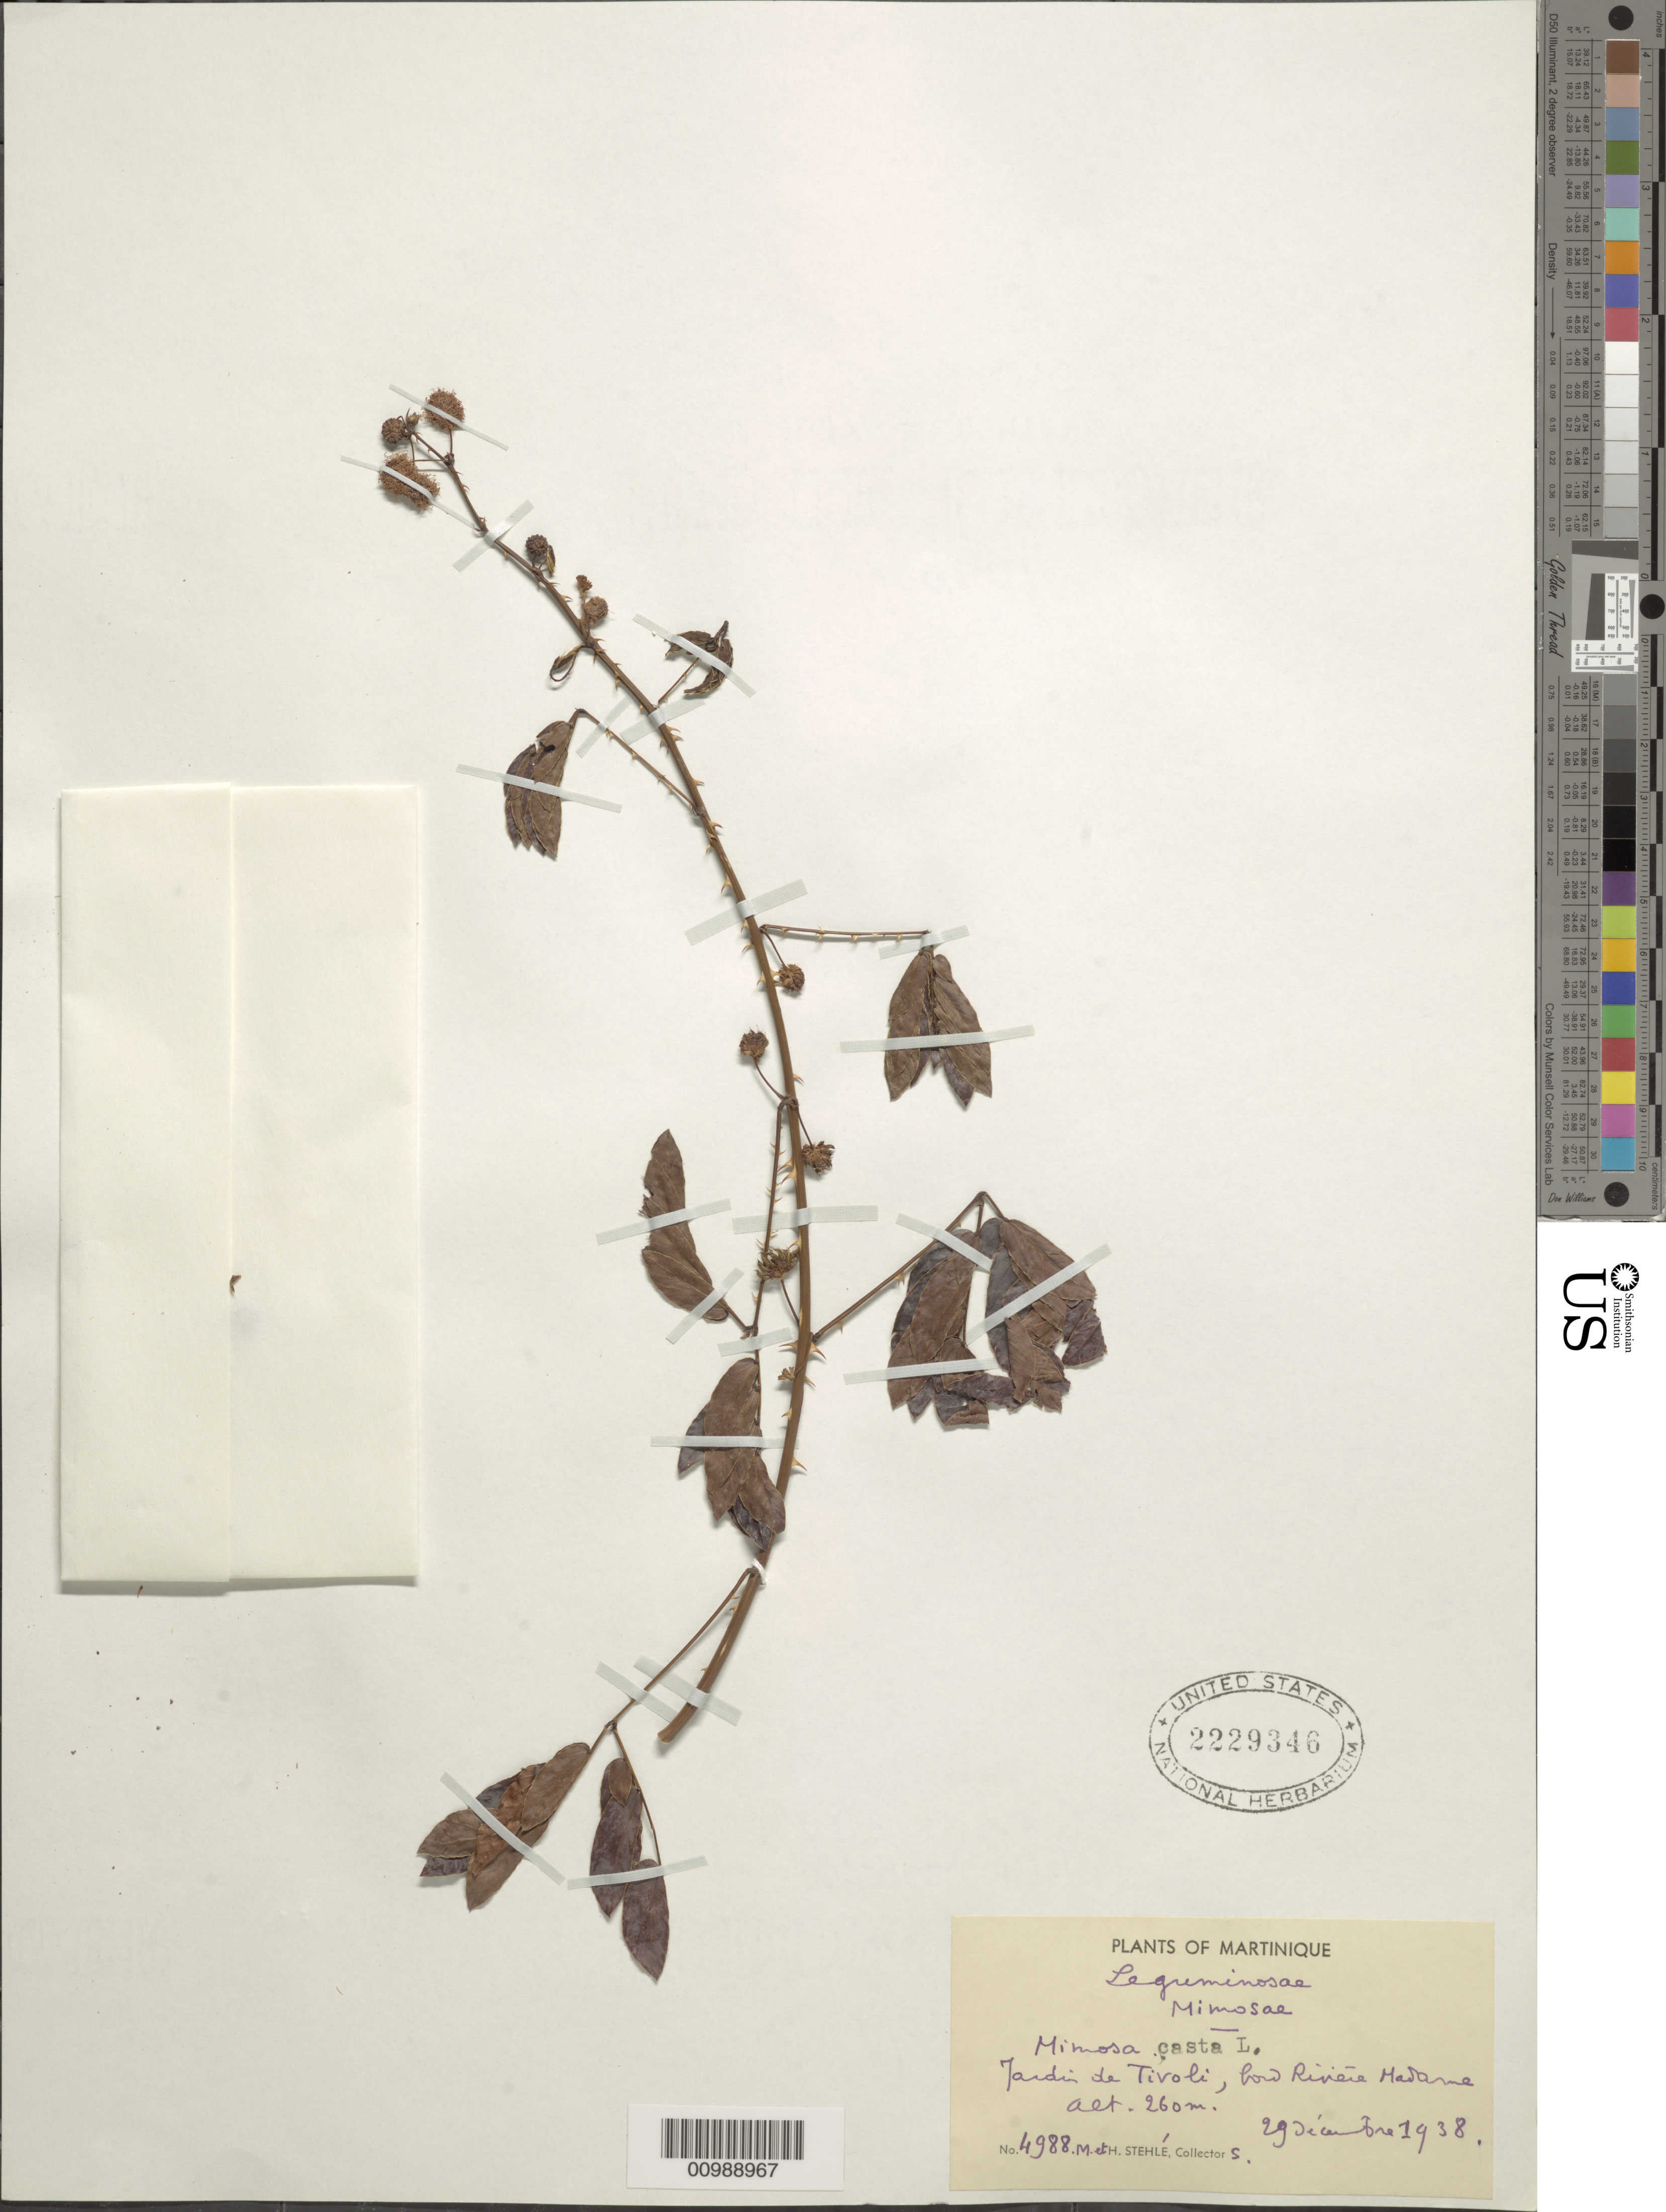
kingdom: Plantae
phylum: Tracheophyta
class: Magnoliopsida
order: Fabales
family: Fabaceae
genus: Mimosa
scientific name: Mimosa casta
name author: L.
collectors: H. Stehlé & M. Stehlé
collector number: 4988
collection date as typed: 29 Dec 1938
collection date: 1938-12-29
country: Martinique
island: Martinique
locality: Jardin de Tivoli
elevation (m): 260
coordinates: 0 N, 0 E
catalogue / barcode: US 2229346